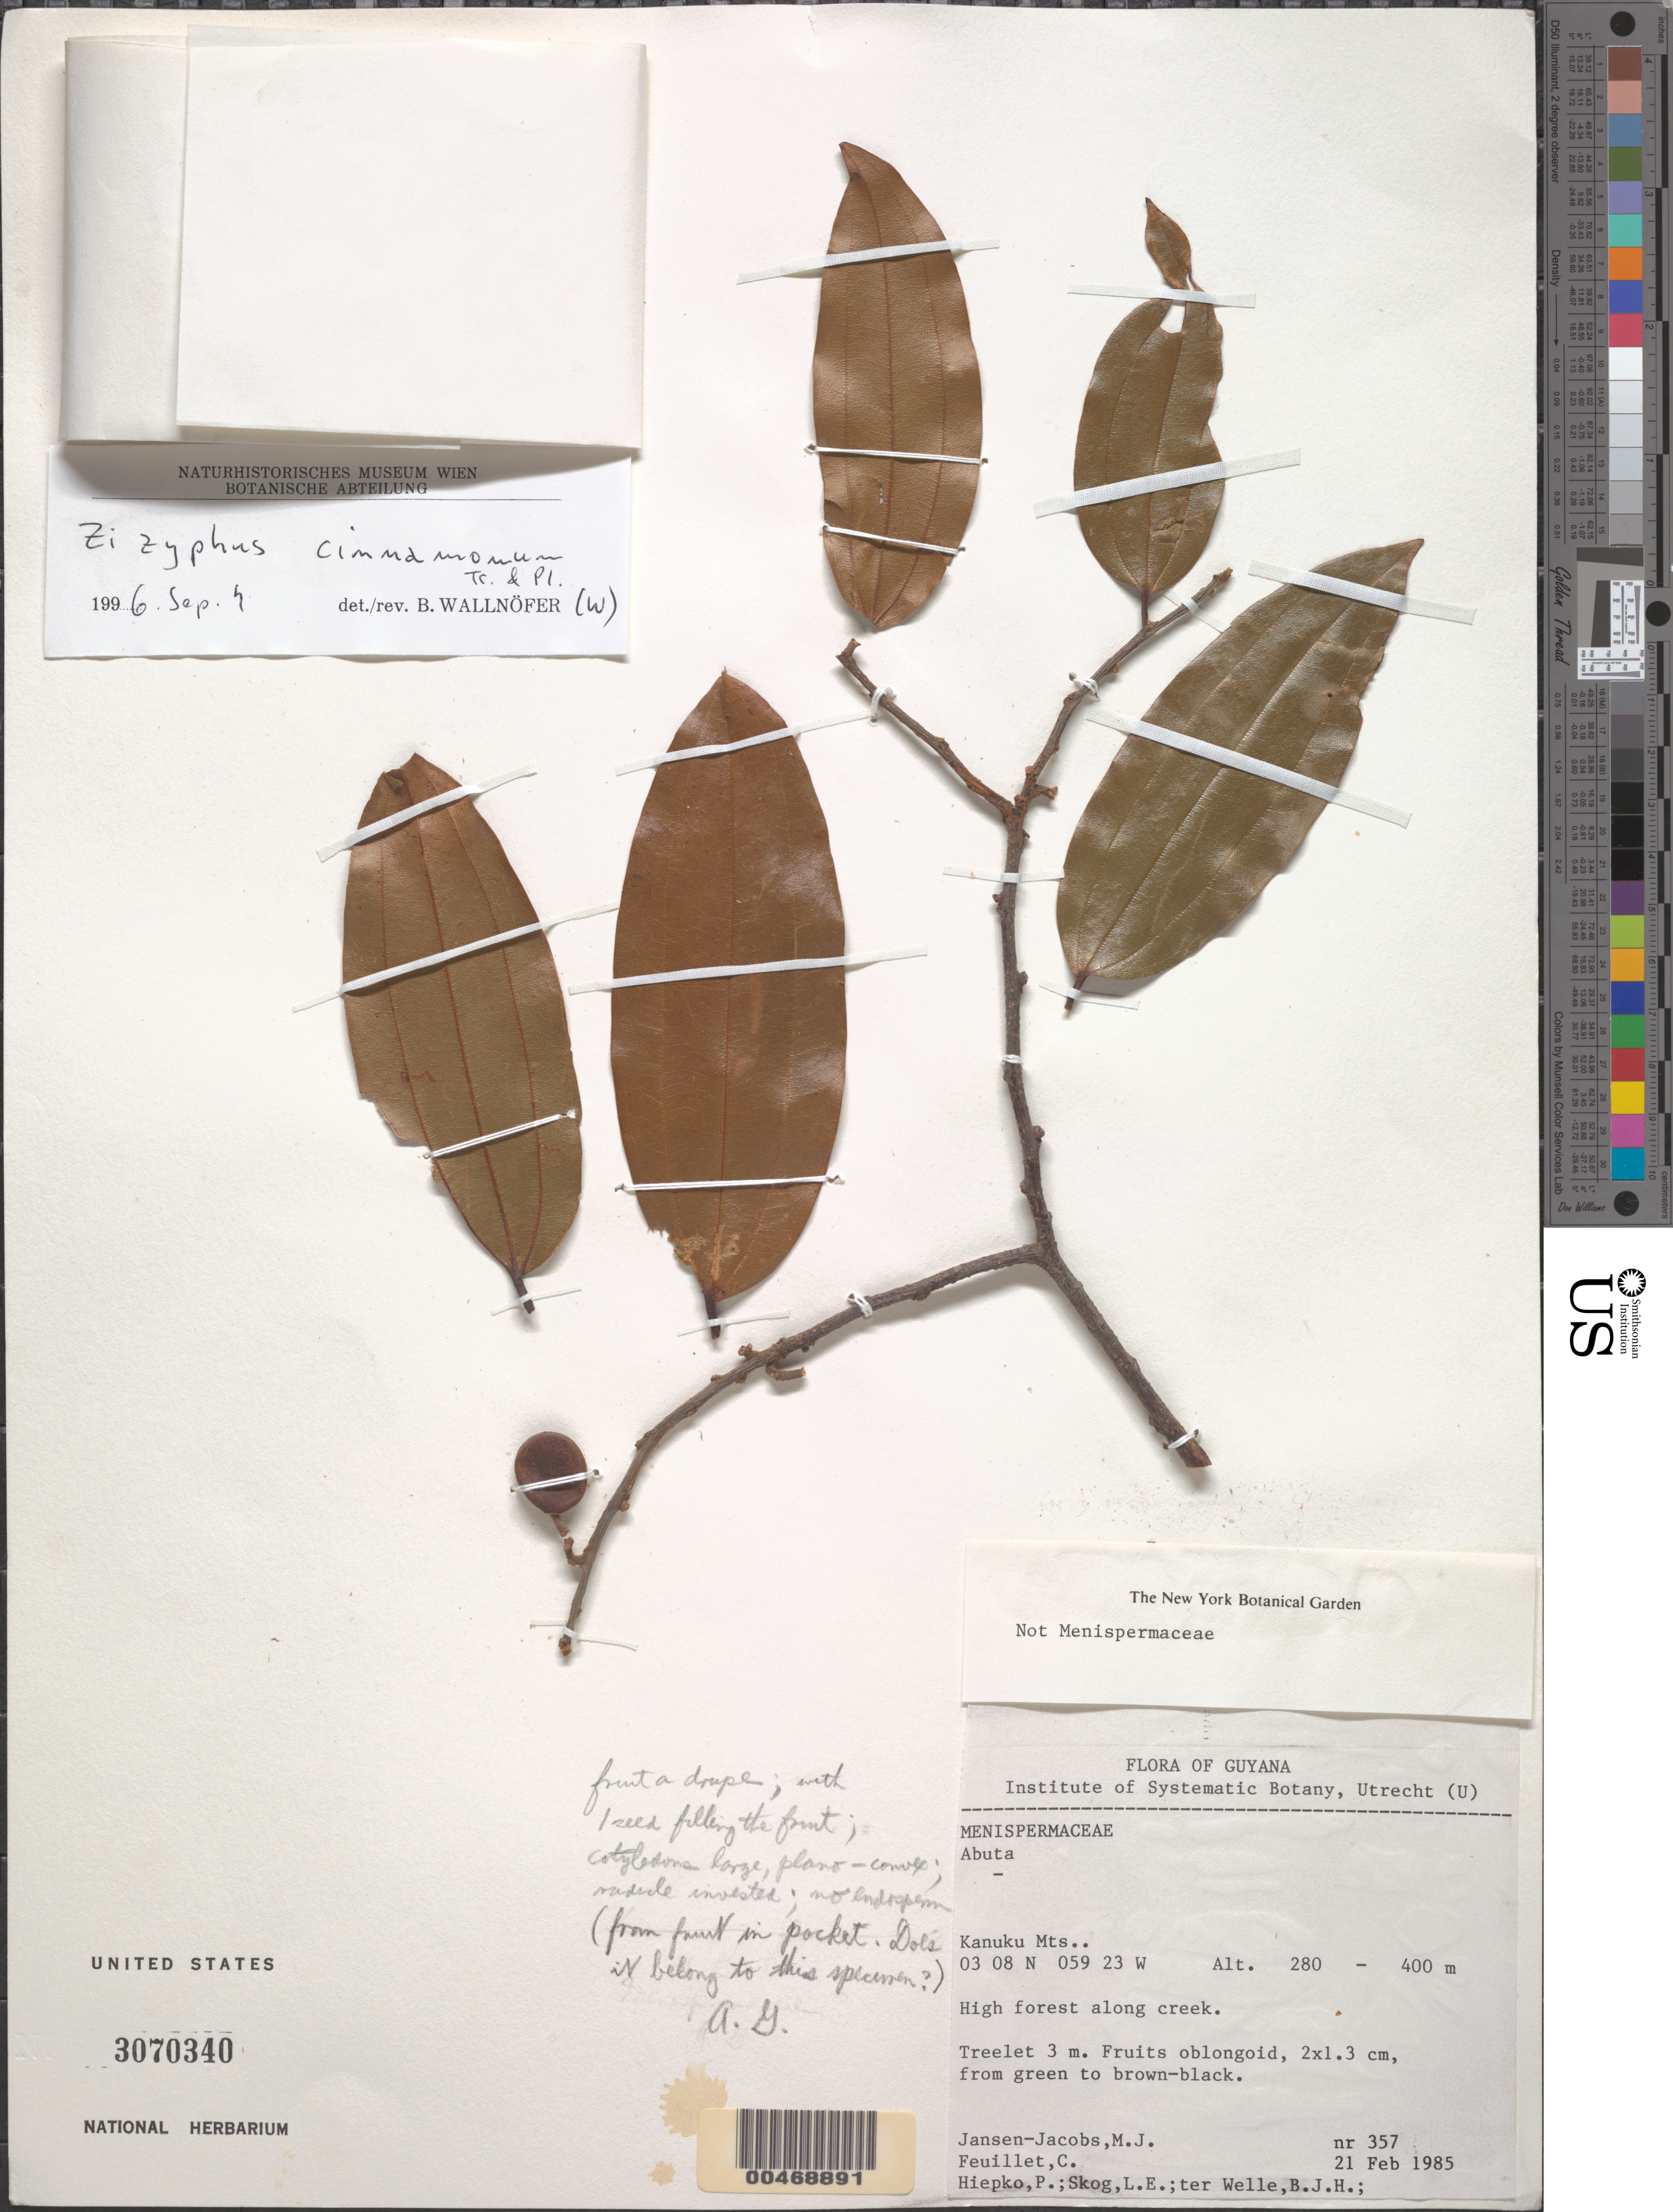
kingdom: Plantae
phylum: Tracheophyta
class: Magnoliopsida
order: Rosales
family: Rhamnaceae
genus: Sarcomphalus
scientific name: Sarcomphalus cinnamomum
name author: (Triana & Planch.) Hauenschild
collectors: M. J. Jansen-Jacobs, C. Feuillet, P. H. Hiepko, L. E. Skog & B. Welle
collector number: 357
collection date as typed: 21-Feb-85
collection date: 1985-02-21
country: Guyana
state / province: U. Takutu-U. Essequibo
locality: Kanuku Mts.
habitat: High forest along river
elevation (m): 280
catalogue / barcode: US 3070340